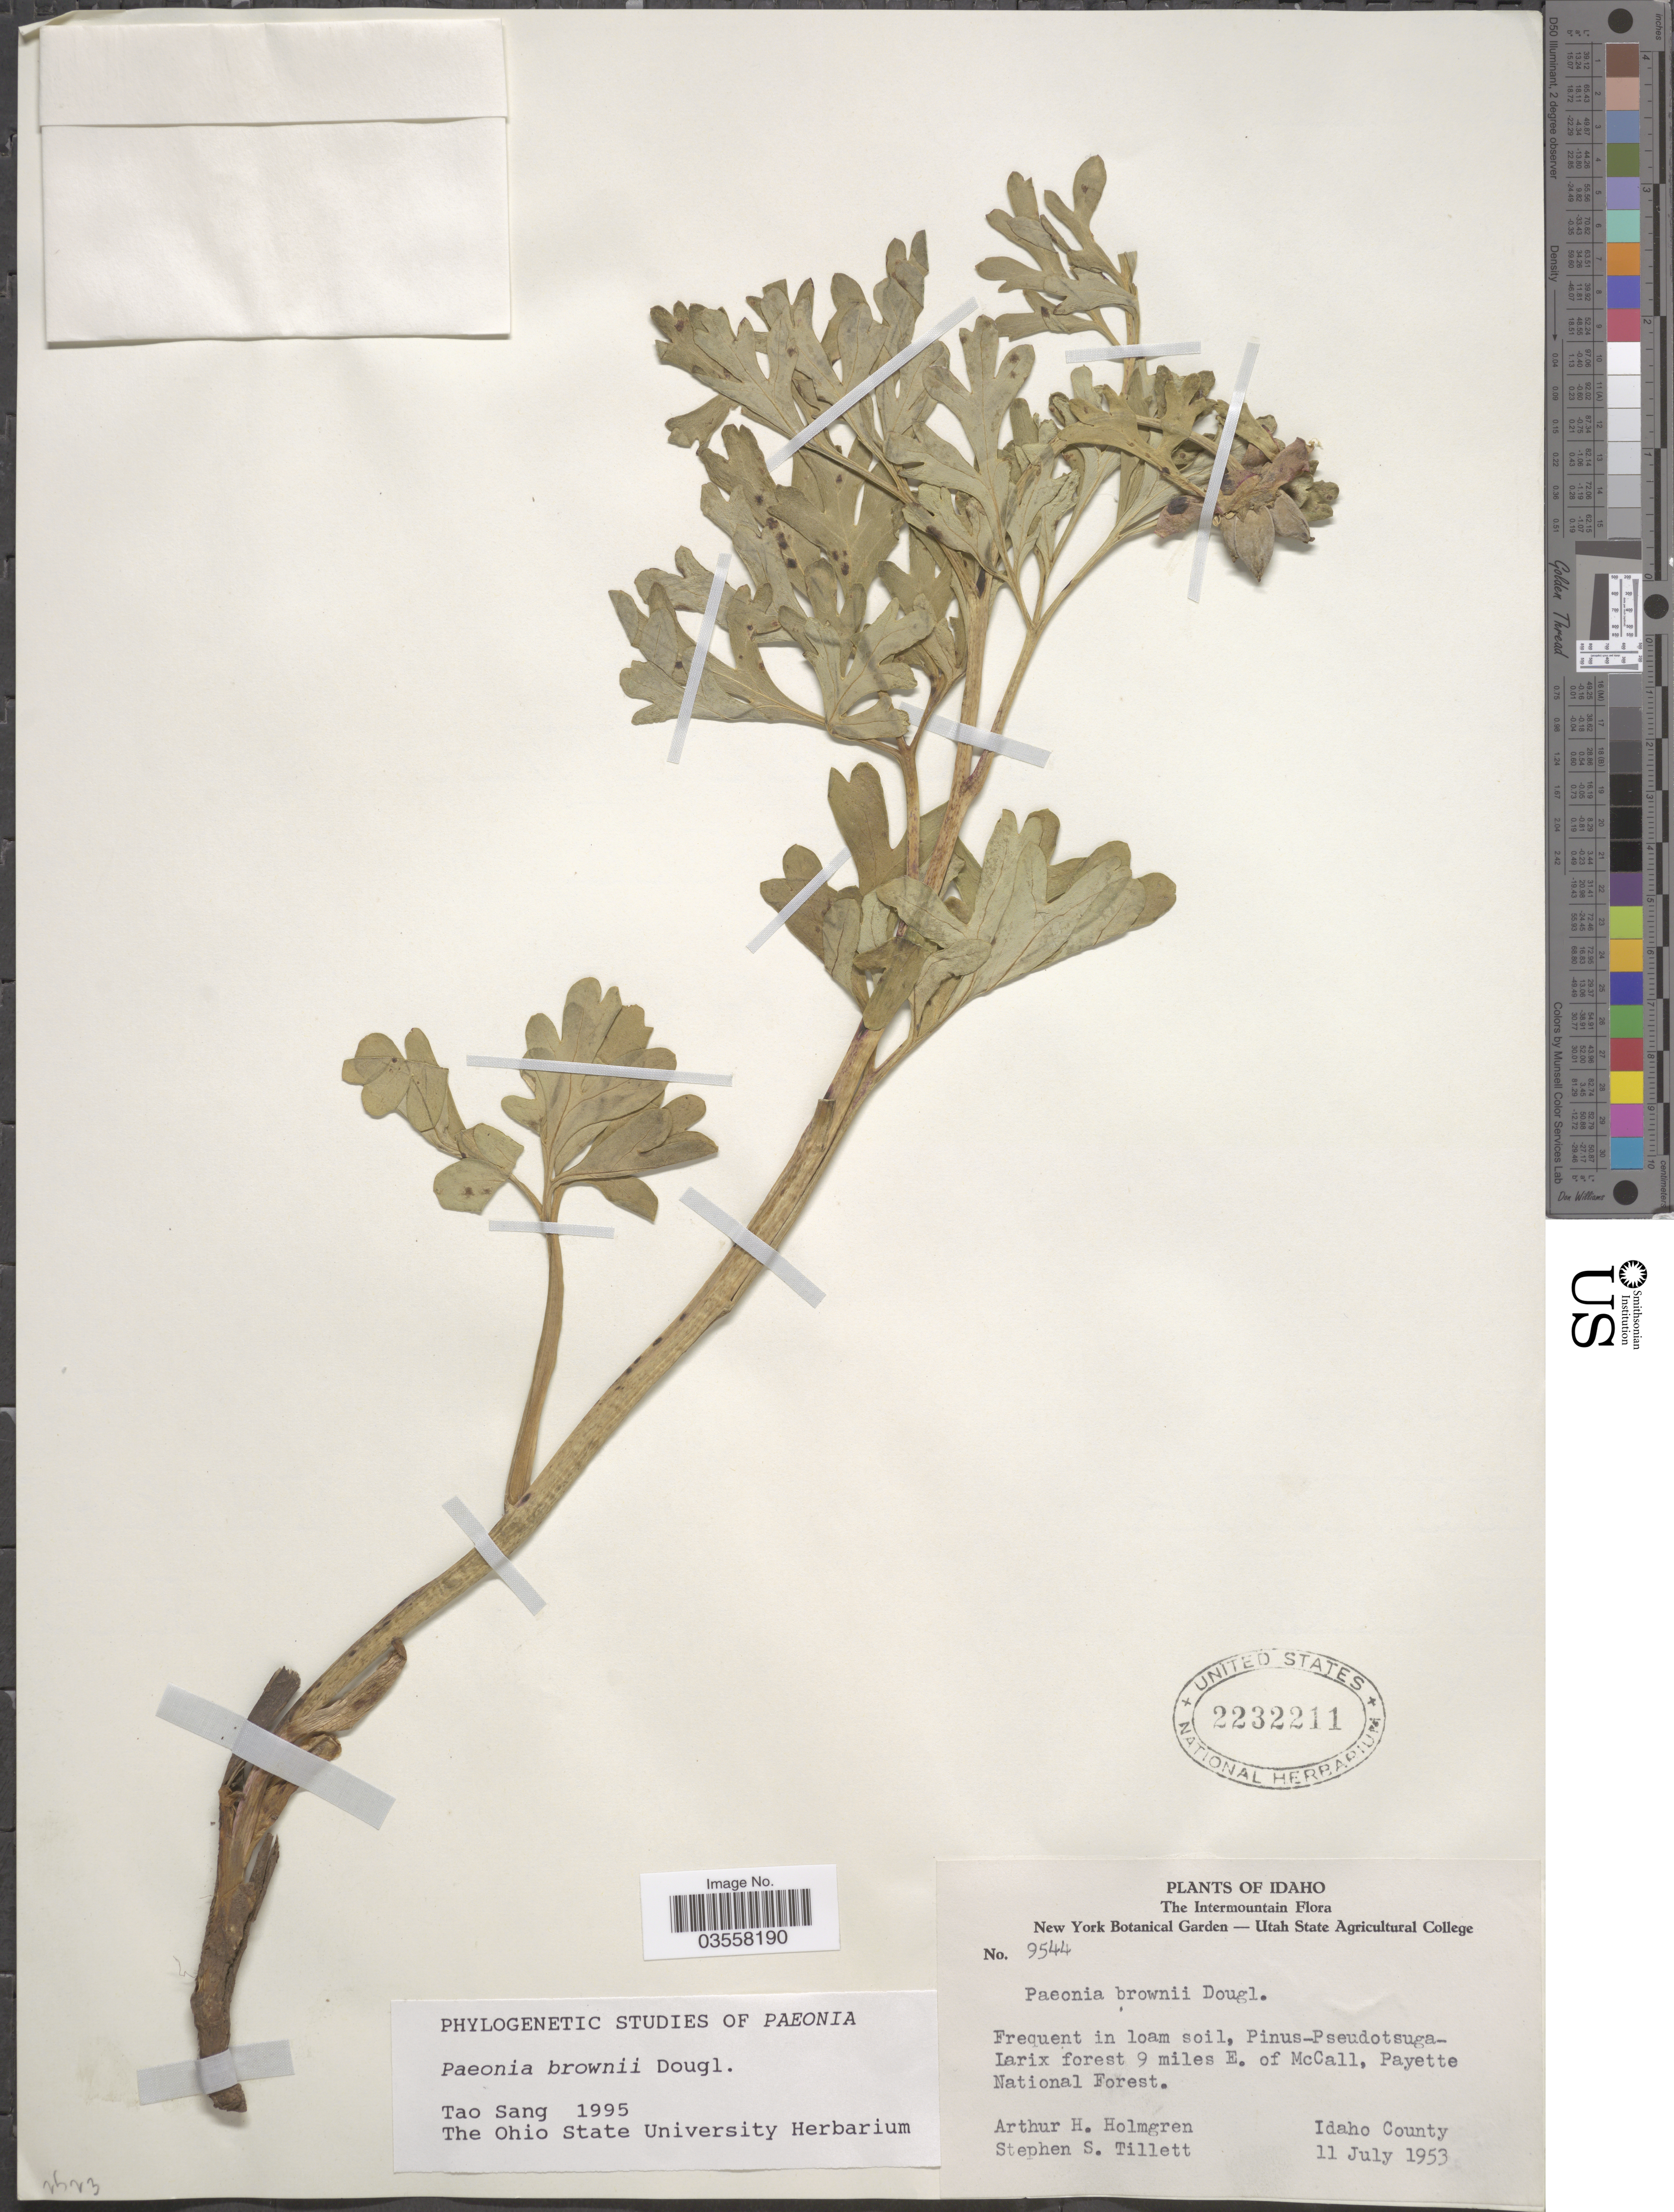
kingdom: Plantae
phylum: Tracheophyta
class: Magnoliopsida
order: Saxifragales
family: Paeoniaceae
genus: Paeonia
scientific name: Paeonia brownii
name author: Douglas ex Hook.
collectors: A. H. Holmgren & S. S. Tillett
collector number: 9544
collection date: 1953-07-11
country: United States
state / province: Idaho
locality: The Intermountain. 9 miles E. of McCall, Payette National Forest. Idaho County.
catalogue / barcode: US 2232211